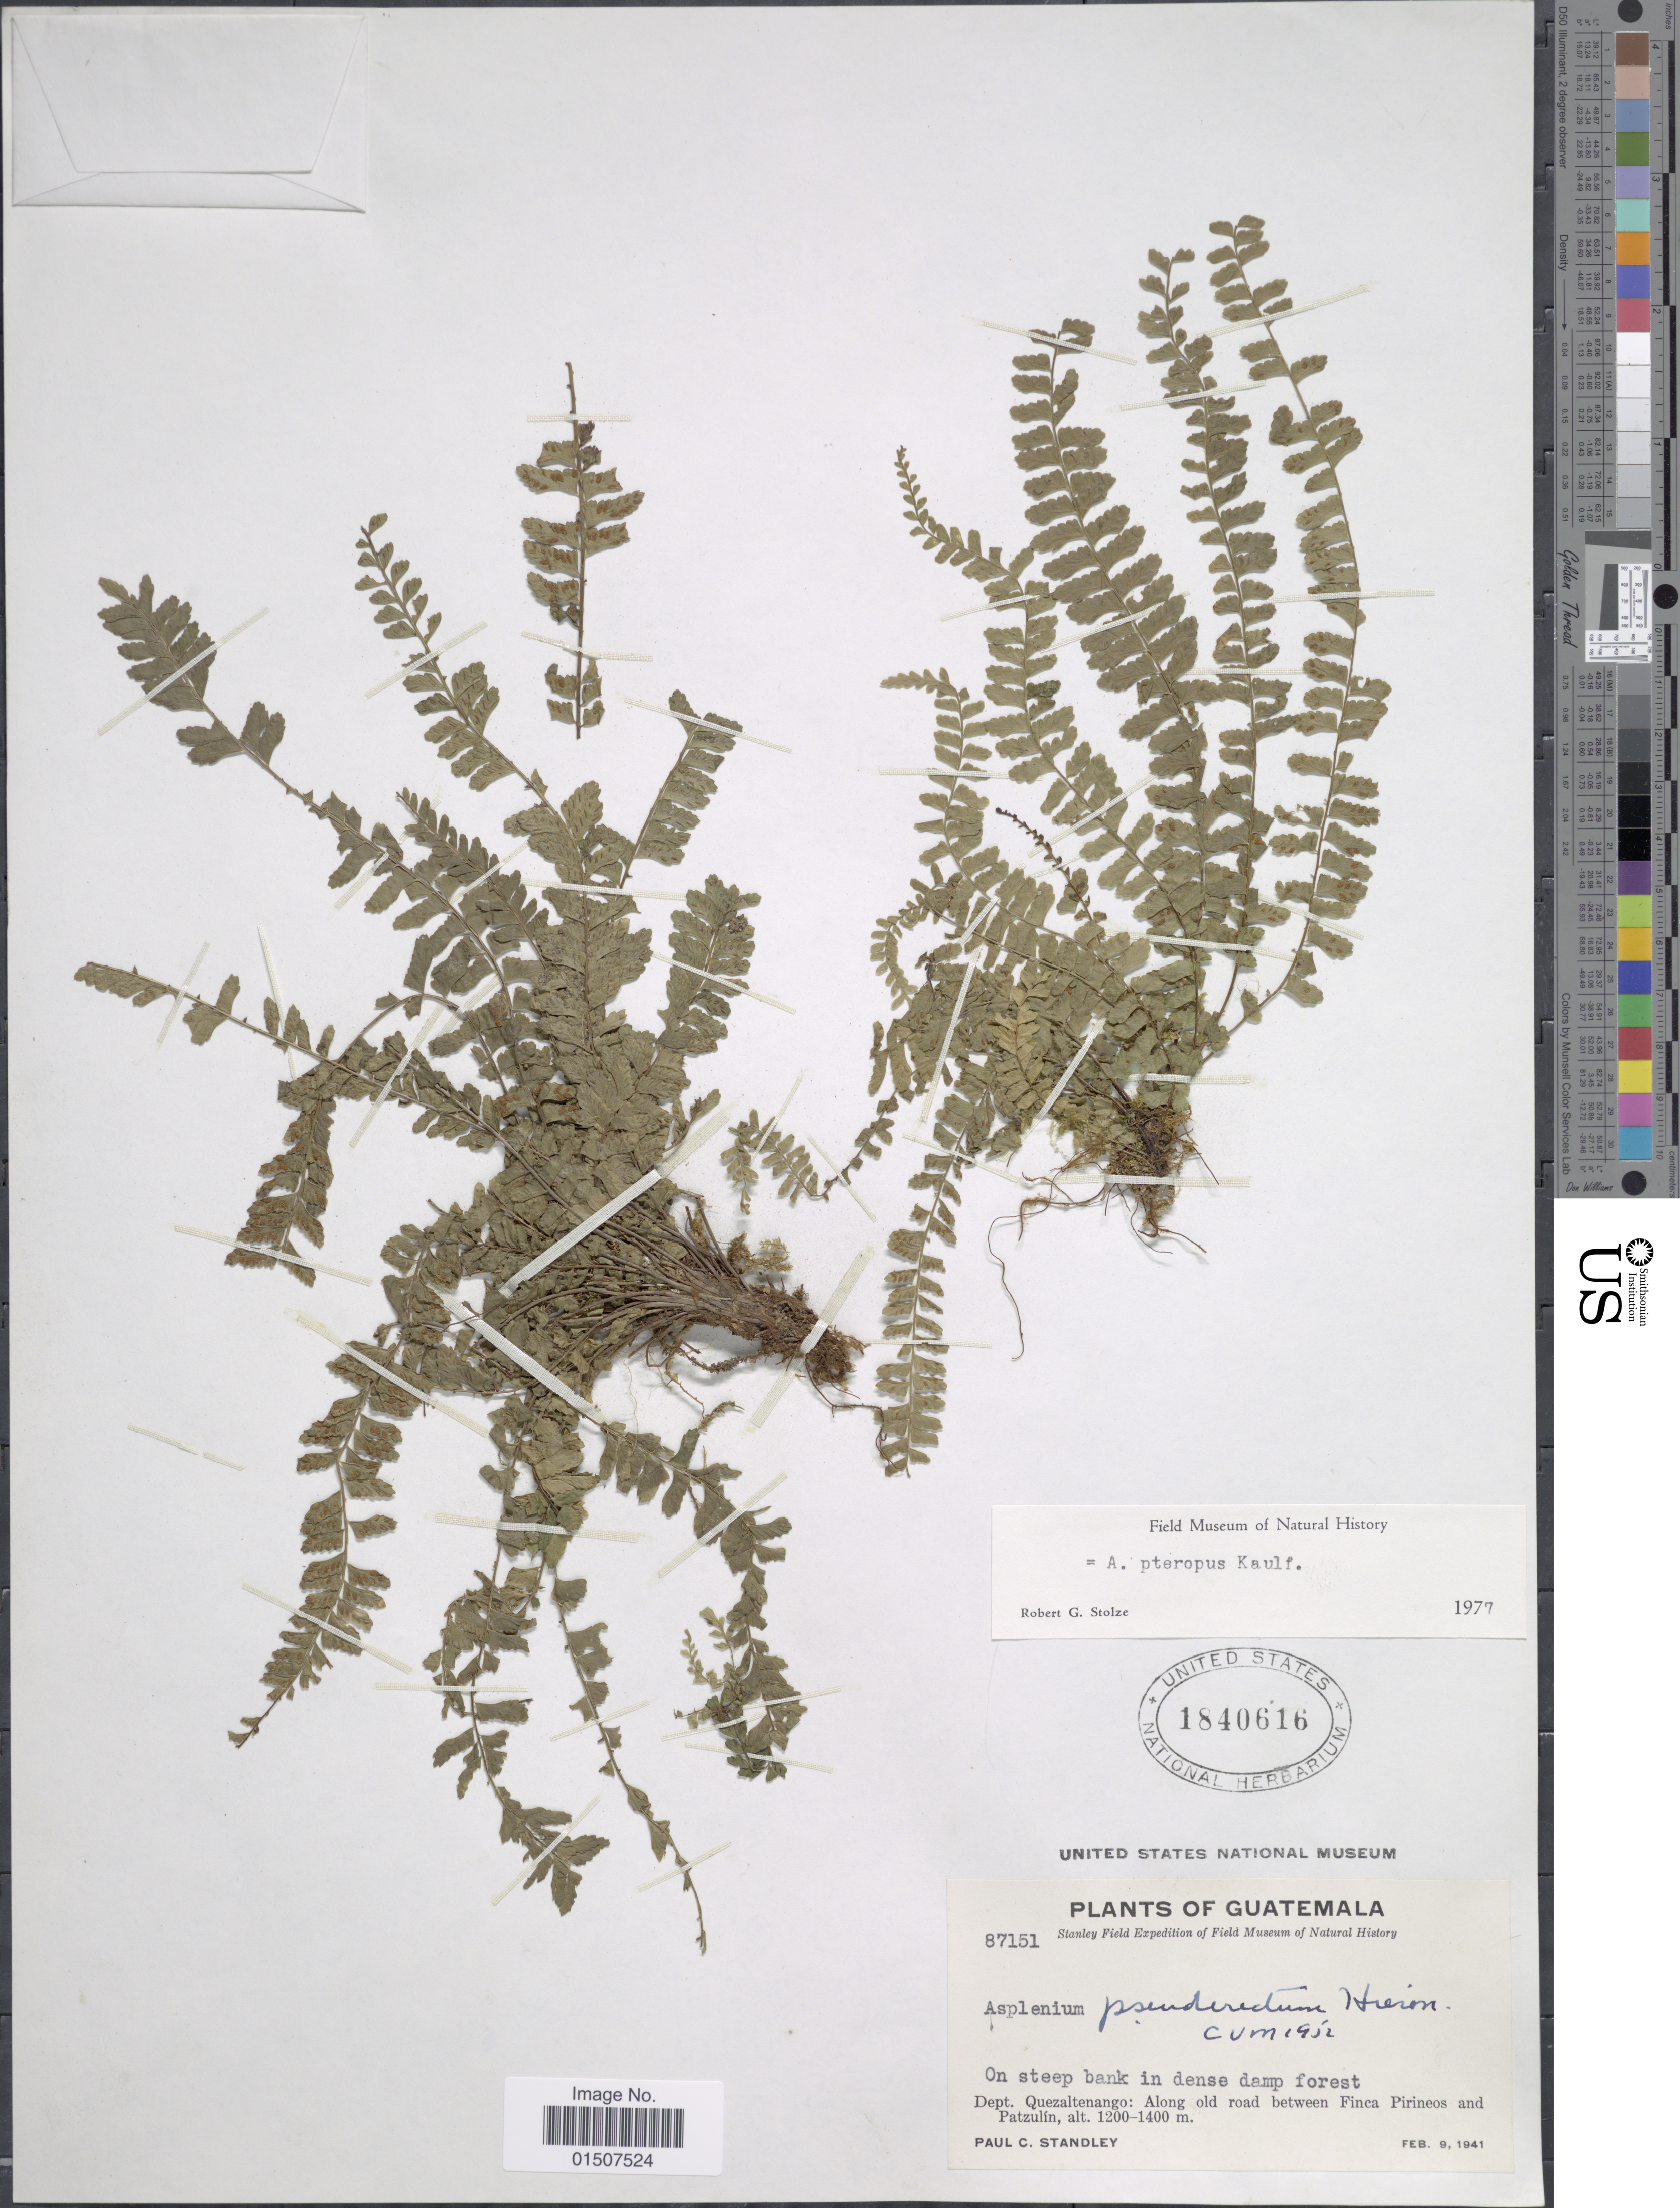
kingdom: Plantae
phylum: Tracheophyta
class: Polypodiopsida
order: Polypodiales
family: Aspleniaceae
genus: Asplenium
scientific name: Asplenium pteropus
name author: Kaulf.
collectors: P. C. Standley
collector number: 87151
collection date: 1941-02-09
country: Guatemala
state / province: Quetzaltenango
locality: Dept. Quezaltenango: Along old road between Finca Pirineos and Patzulin.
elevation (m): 1200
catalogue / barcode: US 1840616